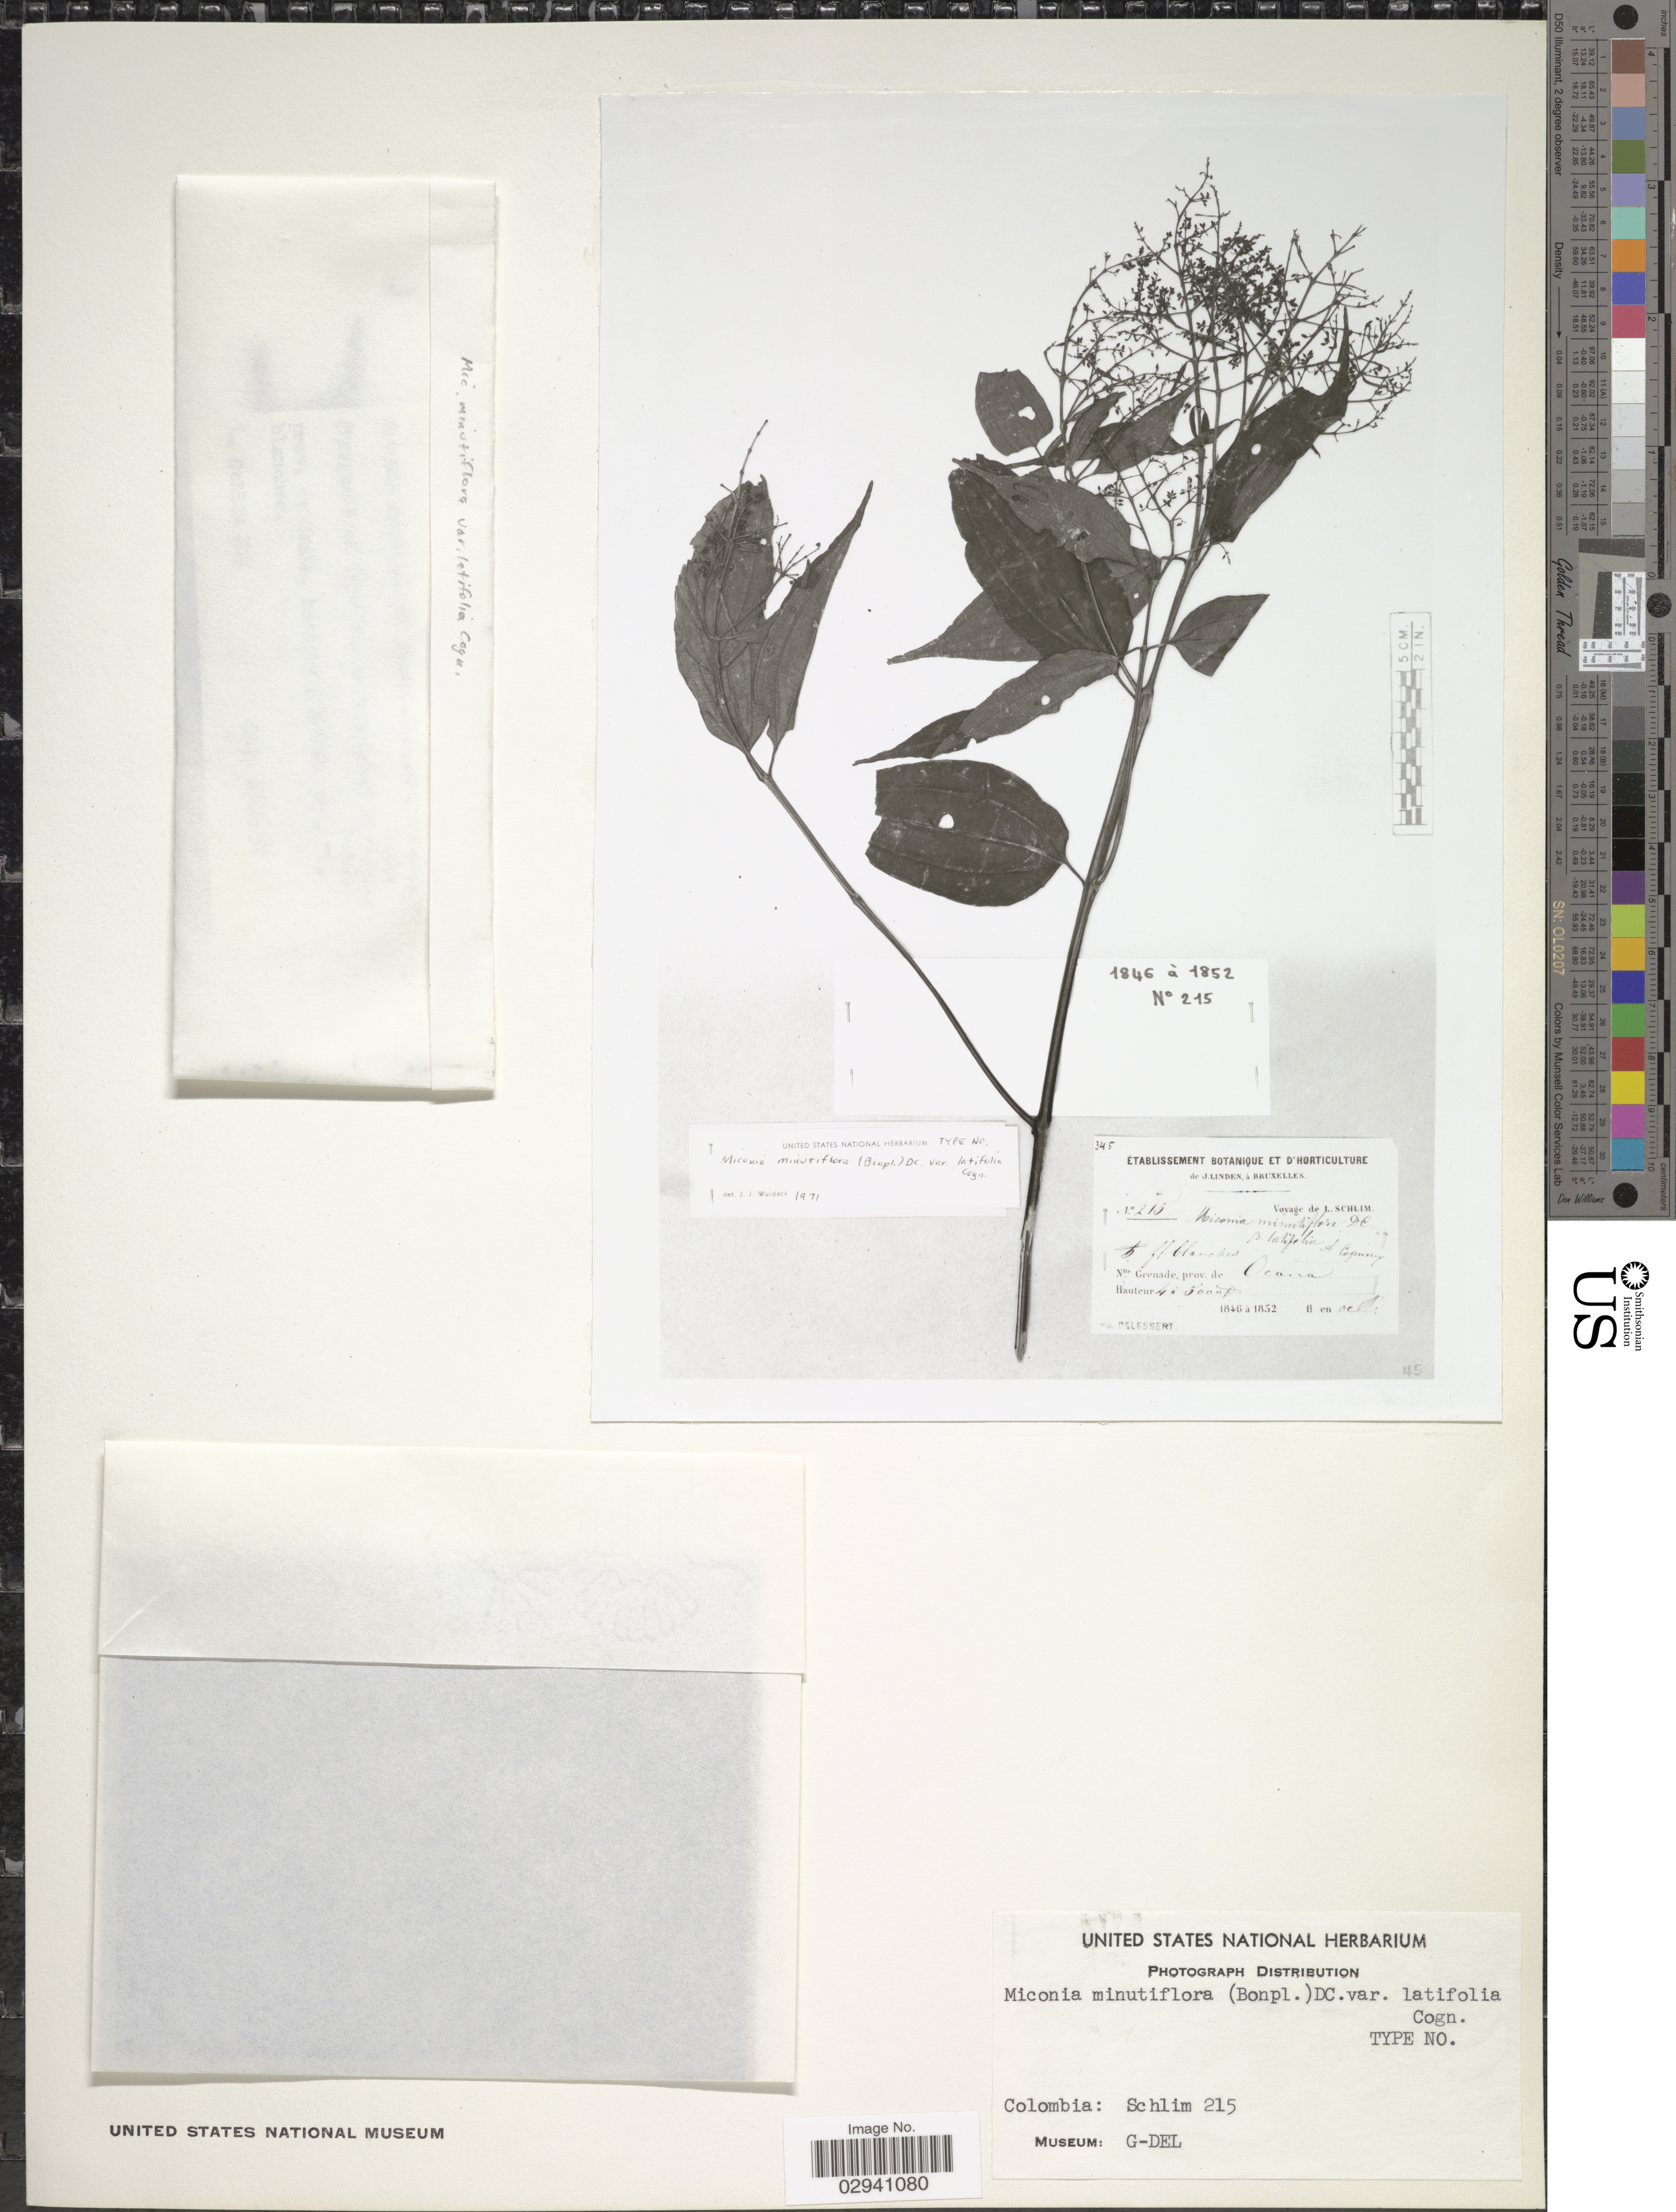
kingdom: Plantae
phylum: Tracheophyta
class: Magnoliopsida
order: Myrtales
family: Melastomataceae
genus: Miconia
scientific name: Miconia minutiflora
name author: (Bonpl.) DC.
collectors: Schlim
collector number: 215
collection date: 1846/1852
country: Colombia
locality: Nlle Grenade, prov. de Ocana.